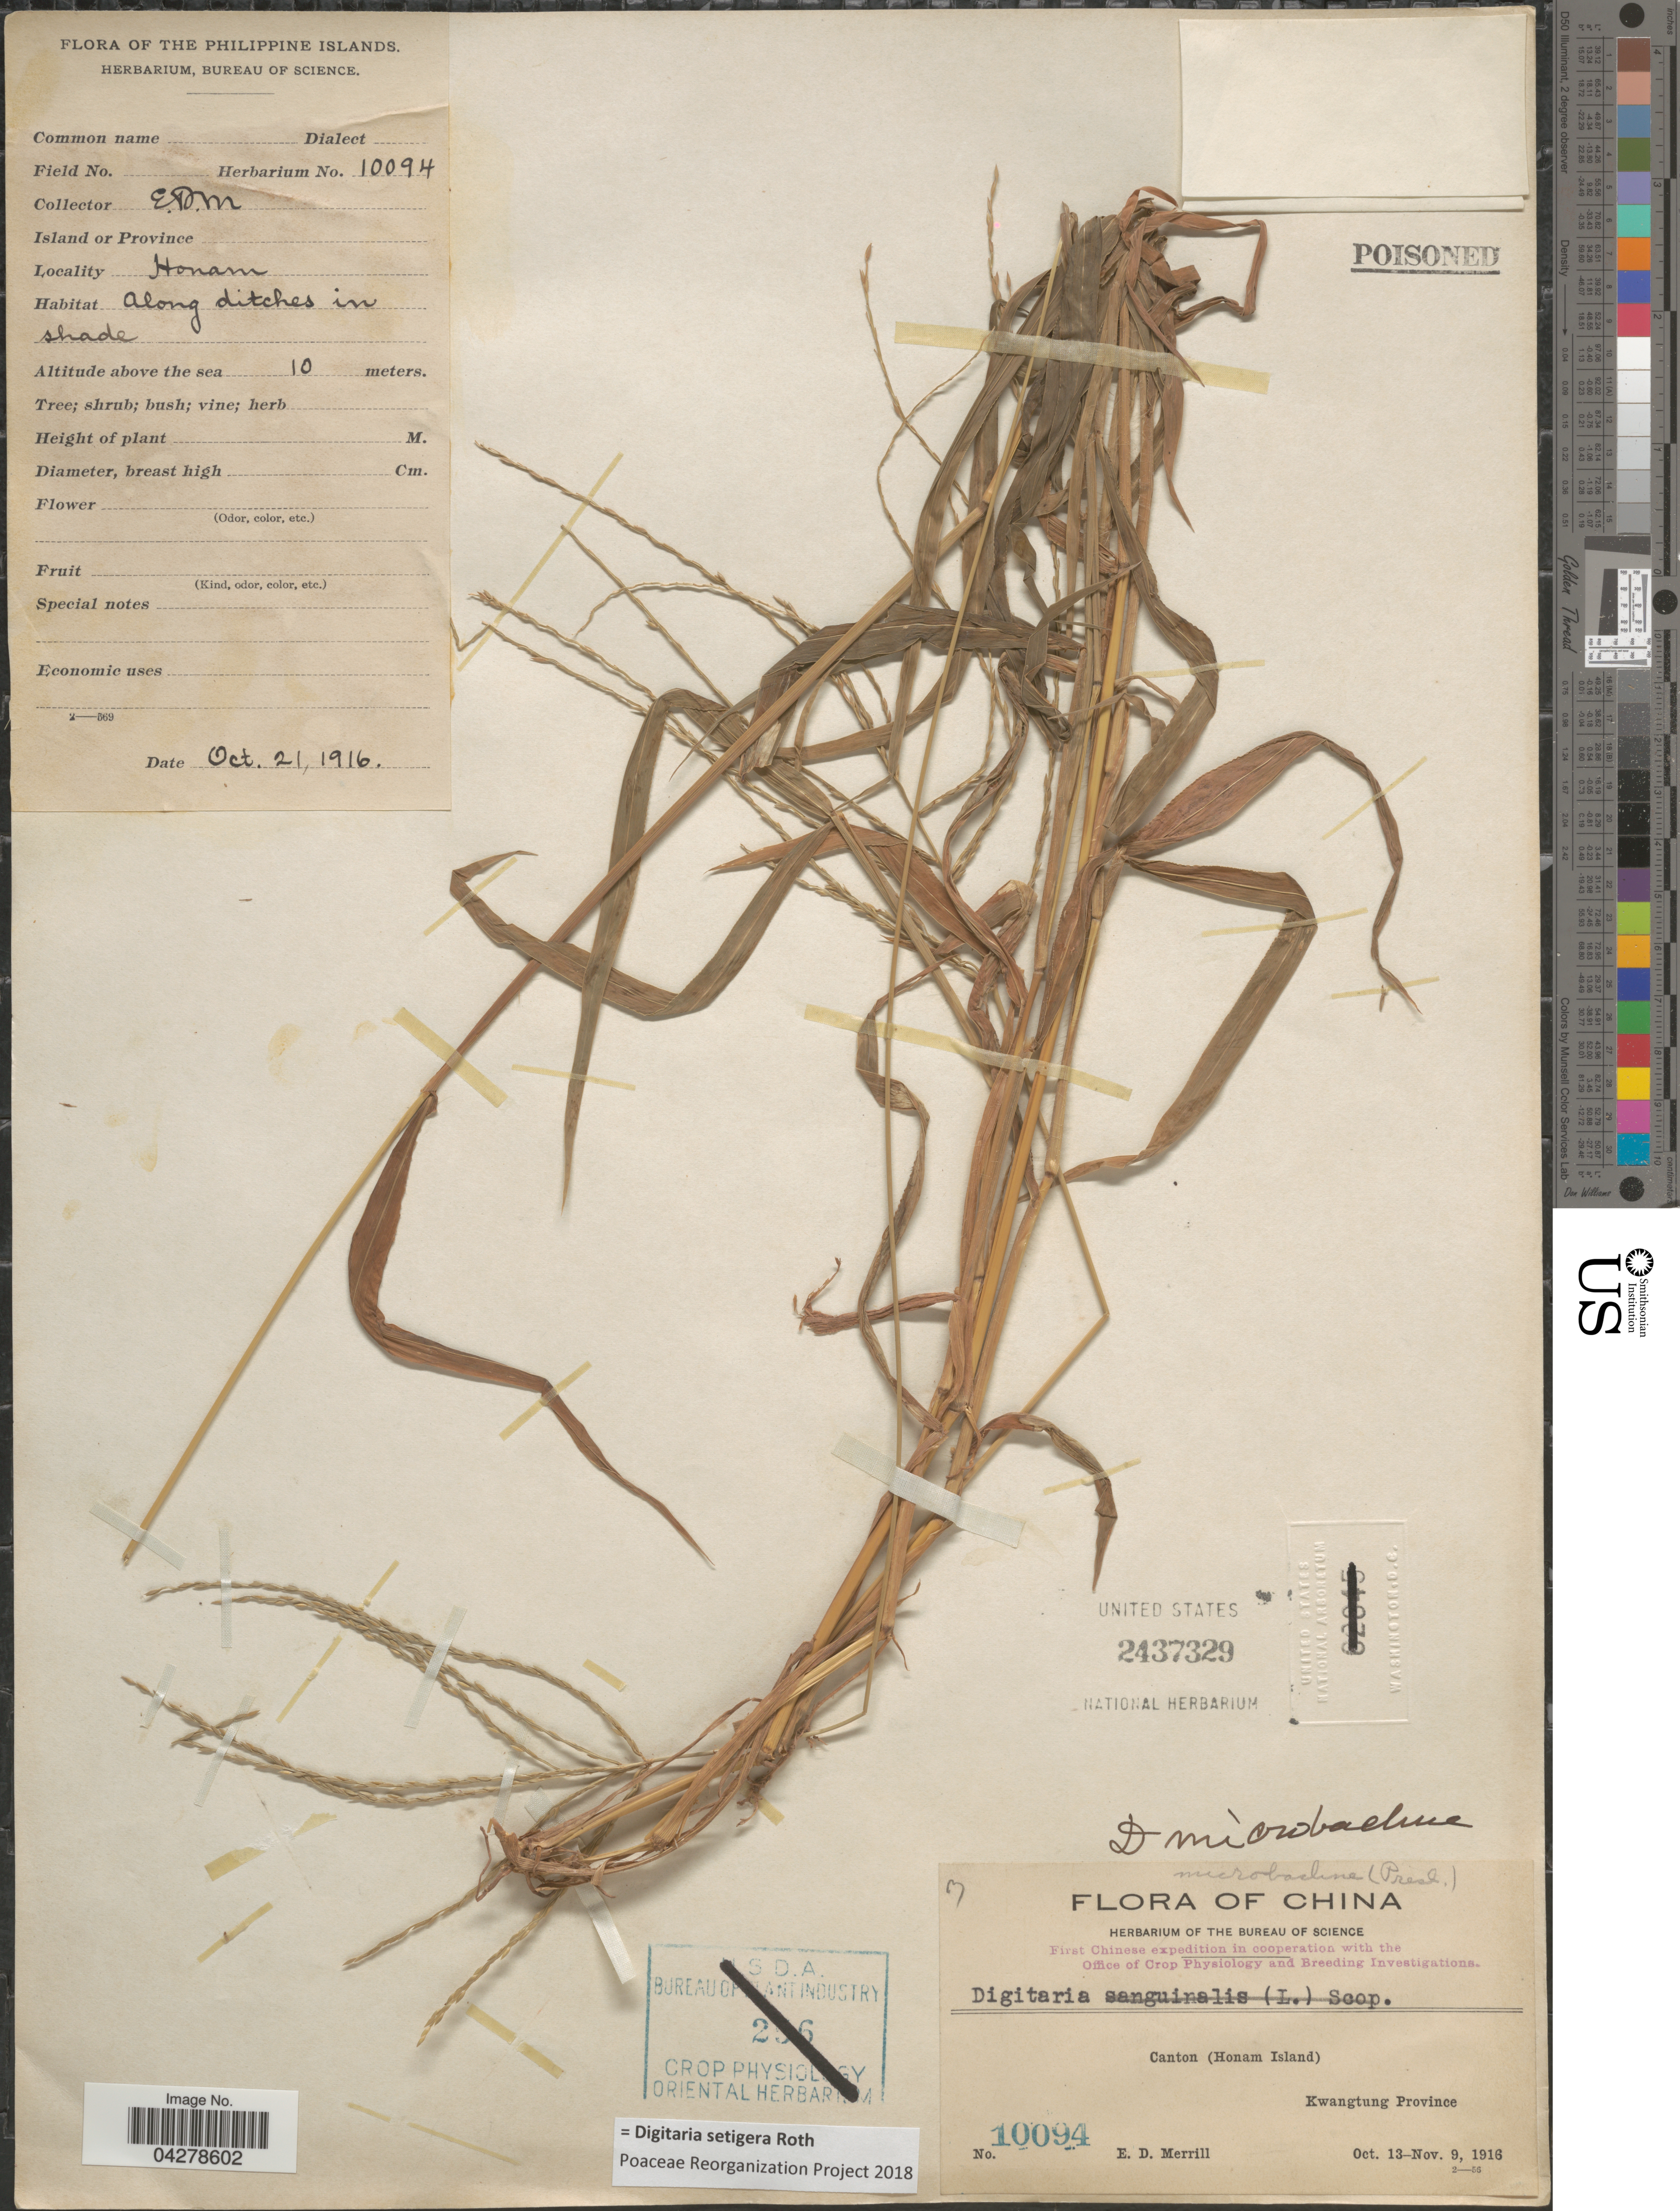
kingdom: Plantae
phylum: Tracheophyta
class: Liliopsida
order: Poales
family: Poaceae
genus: Digitaria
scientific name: Digitaria setigera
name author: Roth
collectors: E. D. Merrill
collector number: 10094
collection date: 1916-10-21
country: China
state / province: Guangdong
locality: First Chinese expedition. Canton (Honam Island). Kwangtung Province. Along ditches in shade.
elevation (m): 10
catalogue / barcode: US 2437329